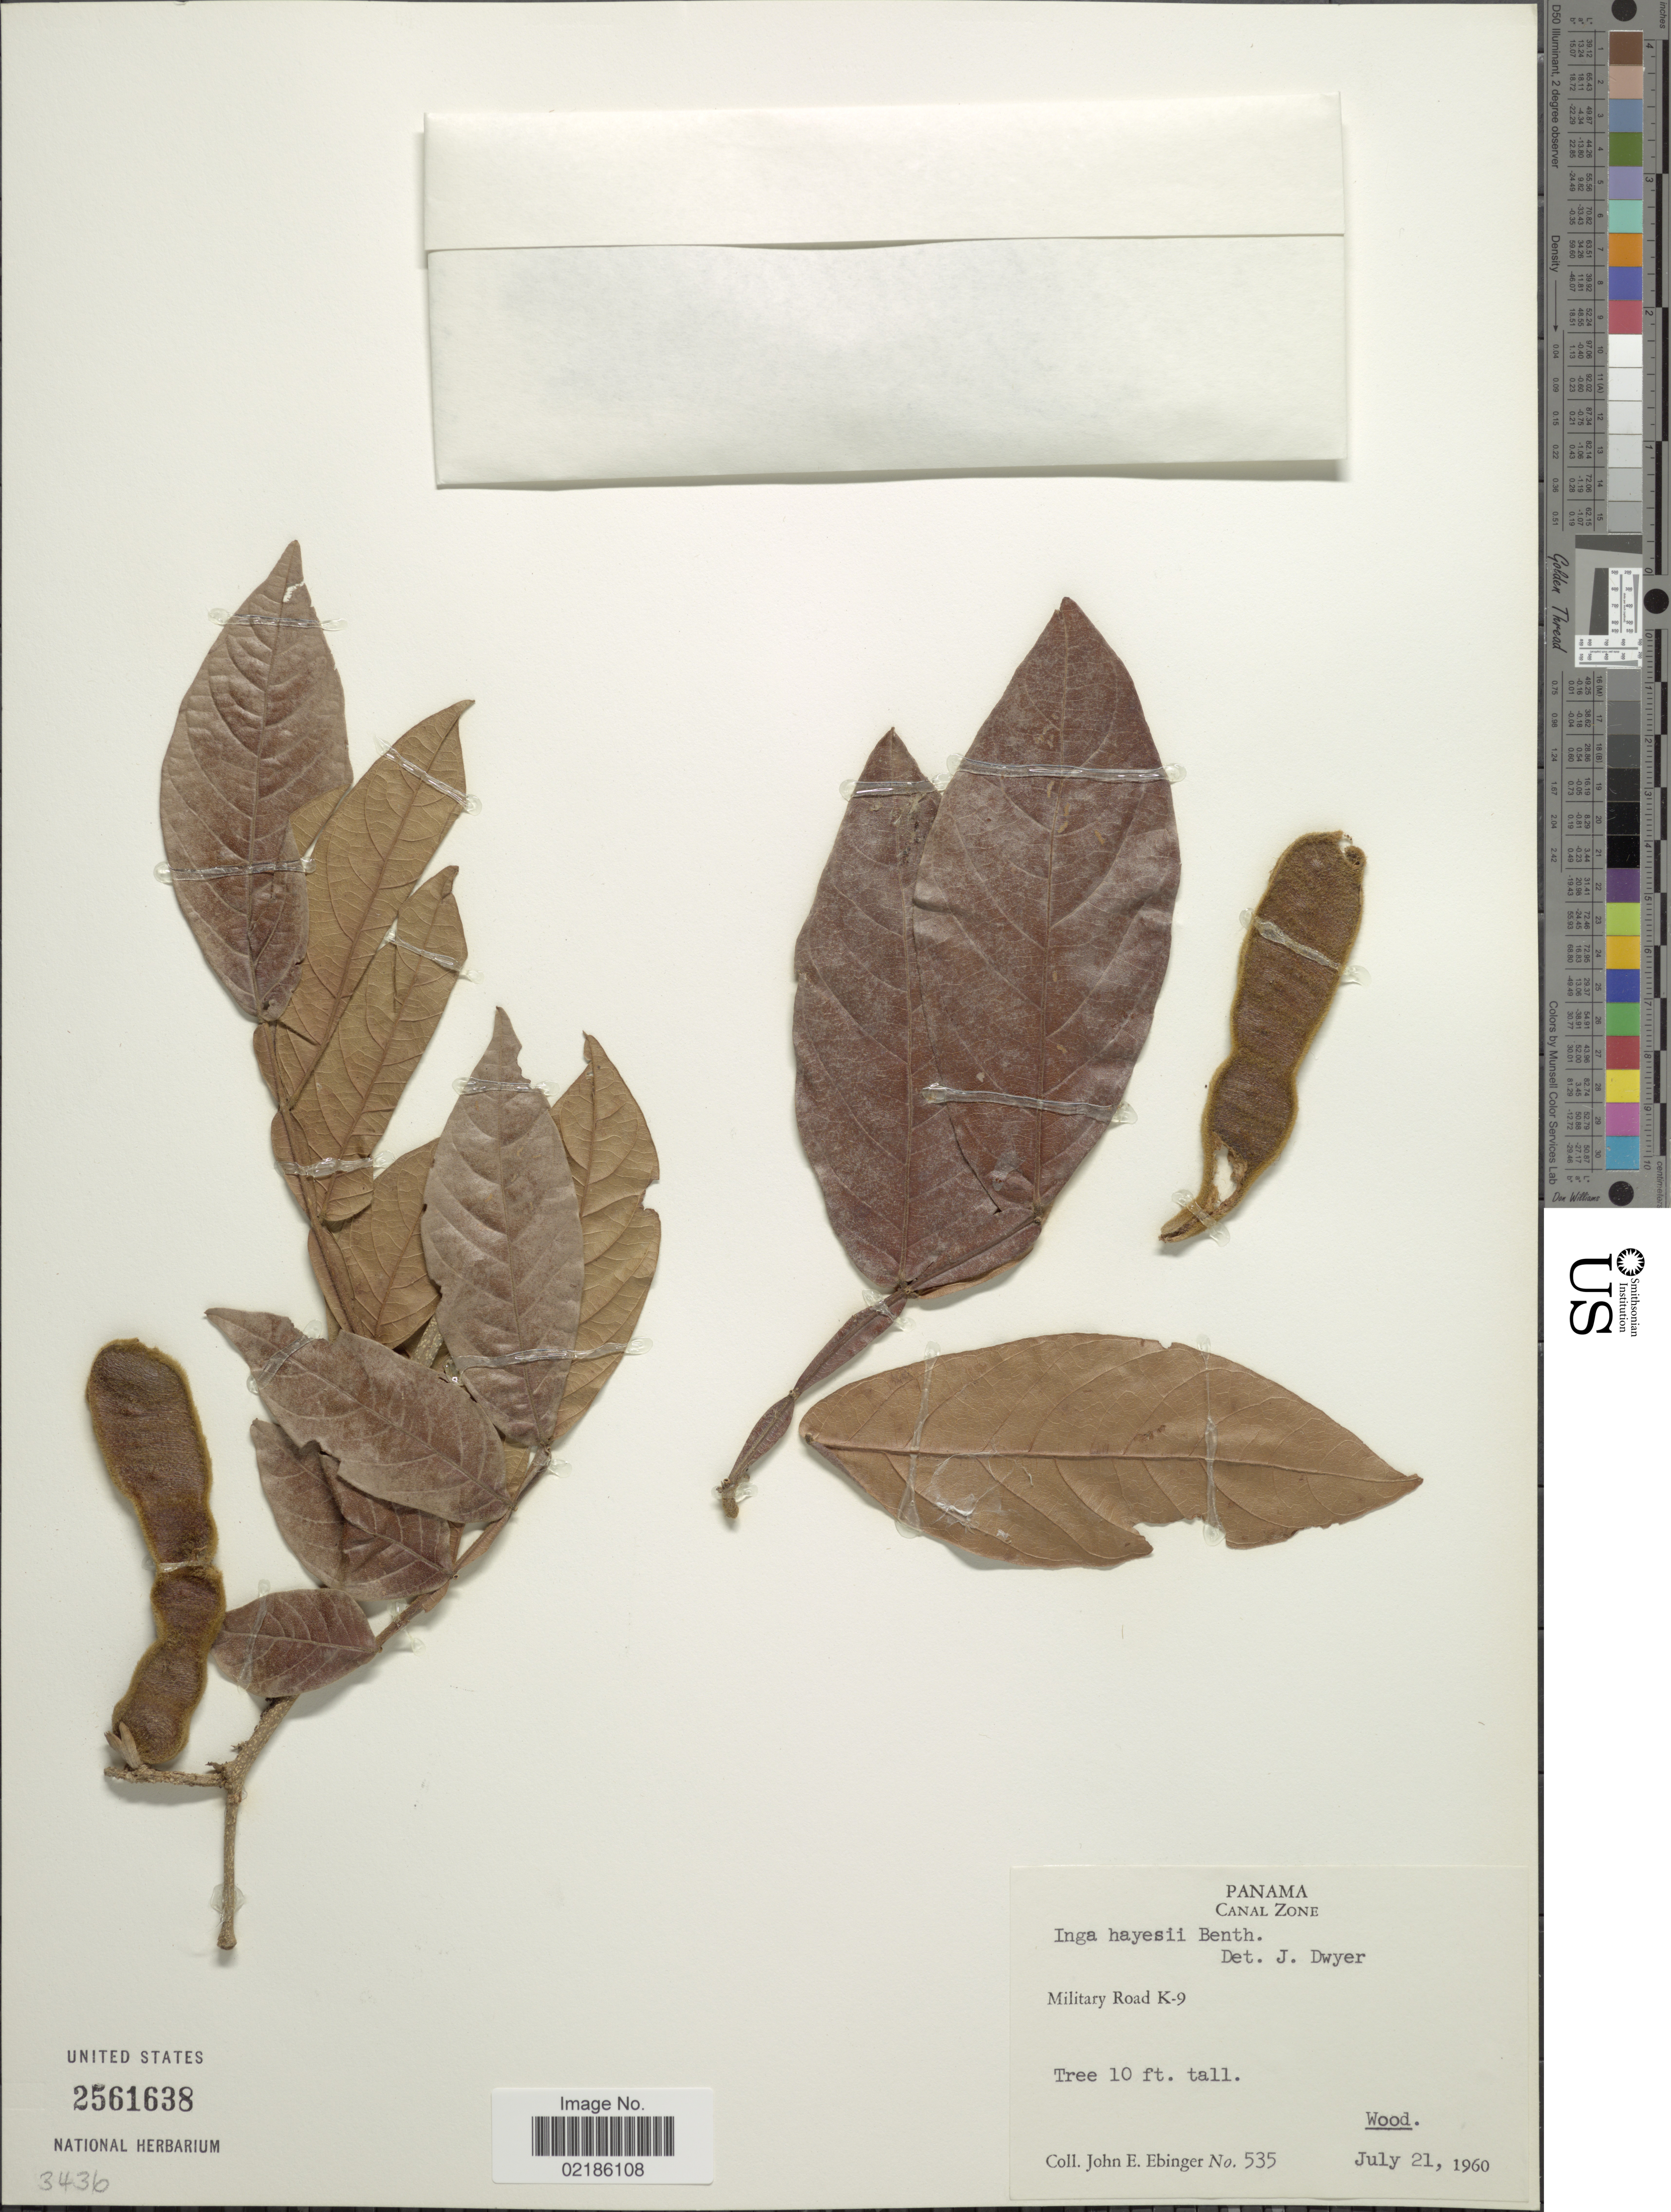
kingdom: Plantae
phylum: Tracheophyta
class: Magnoliopsida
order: Fabales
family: Fabaceae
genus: Inga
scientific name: Inga hayesii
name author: Benth.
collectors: J. Ebinger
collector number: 535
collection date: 1960-07-21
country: Panama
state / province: Colón / Panamá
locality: Canal Zone. Military Road K-9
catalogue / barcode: US 2561638